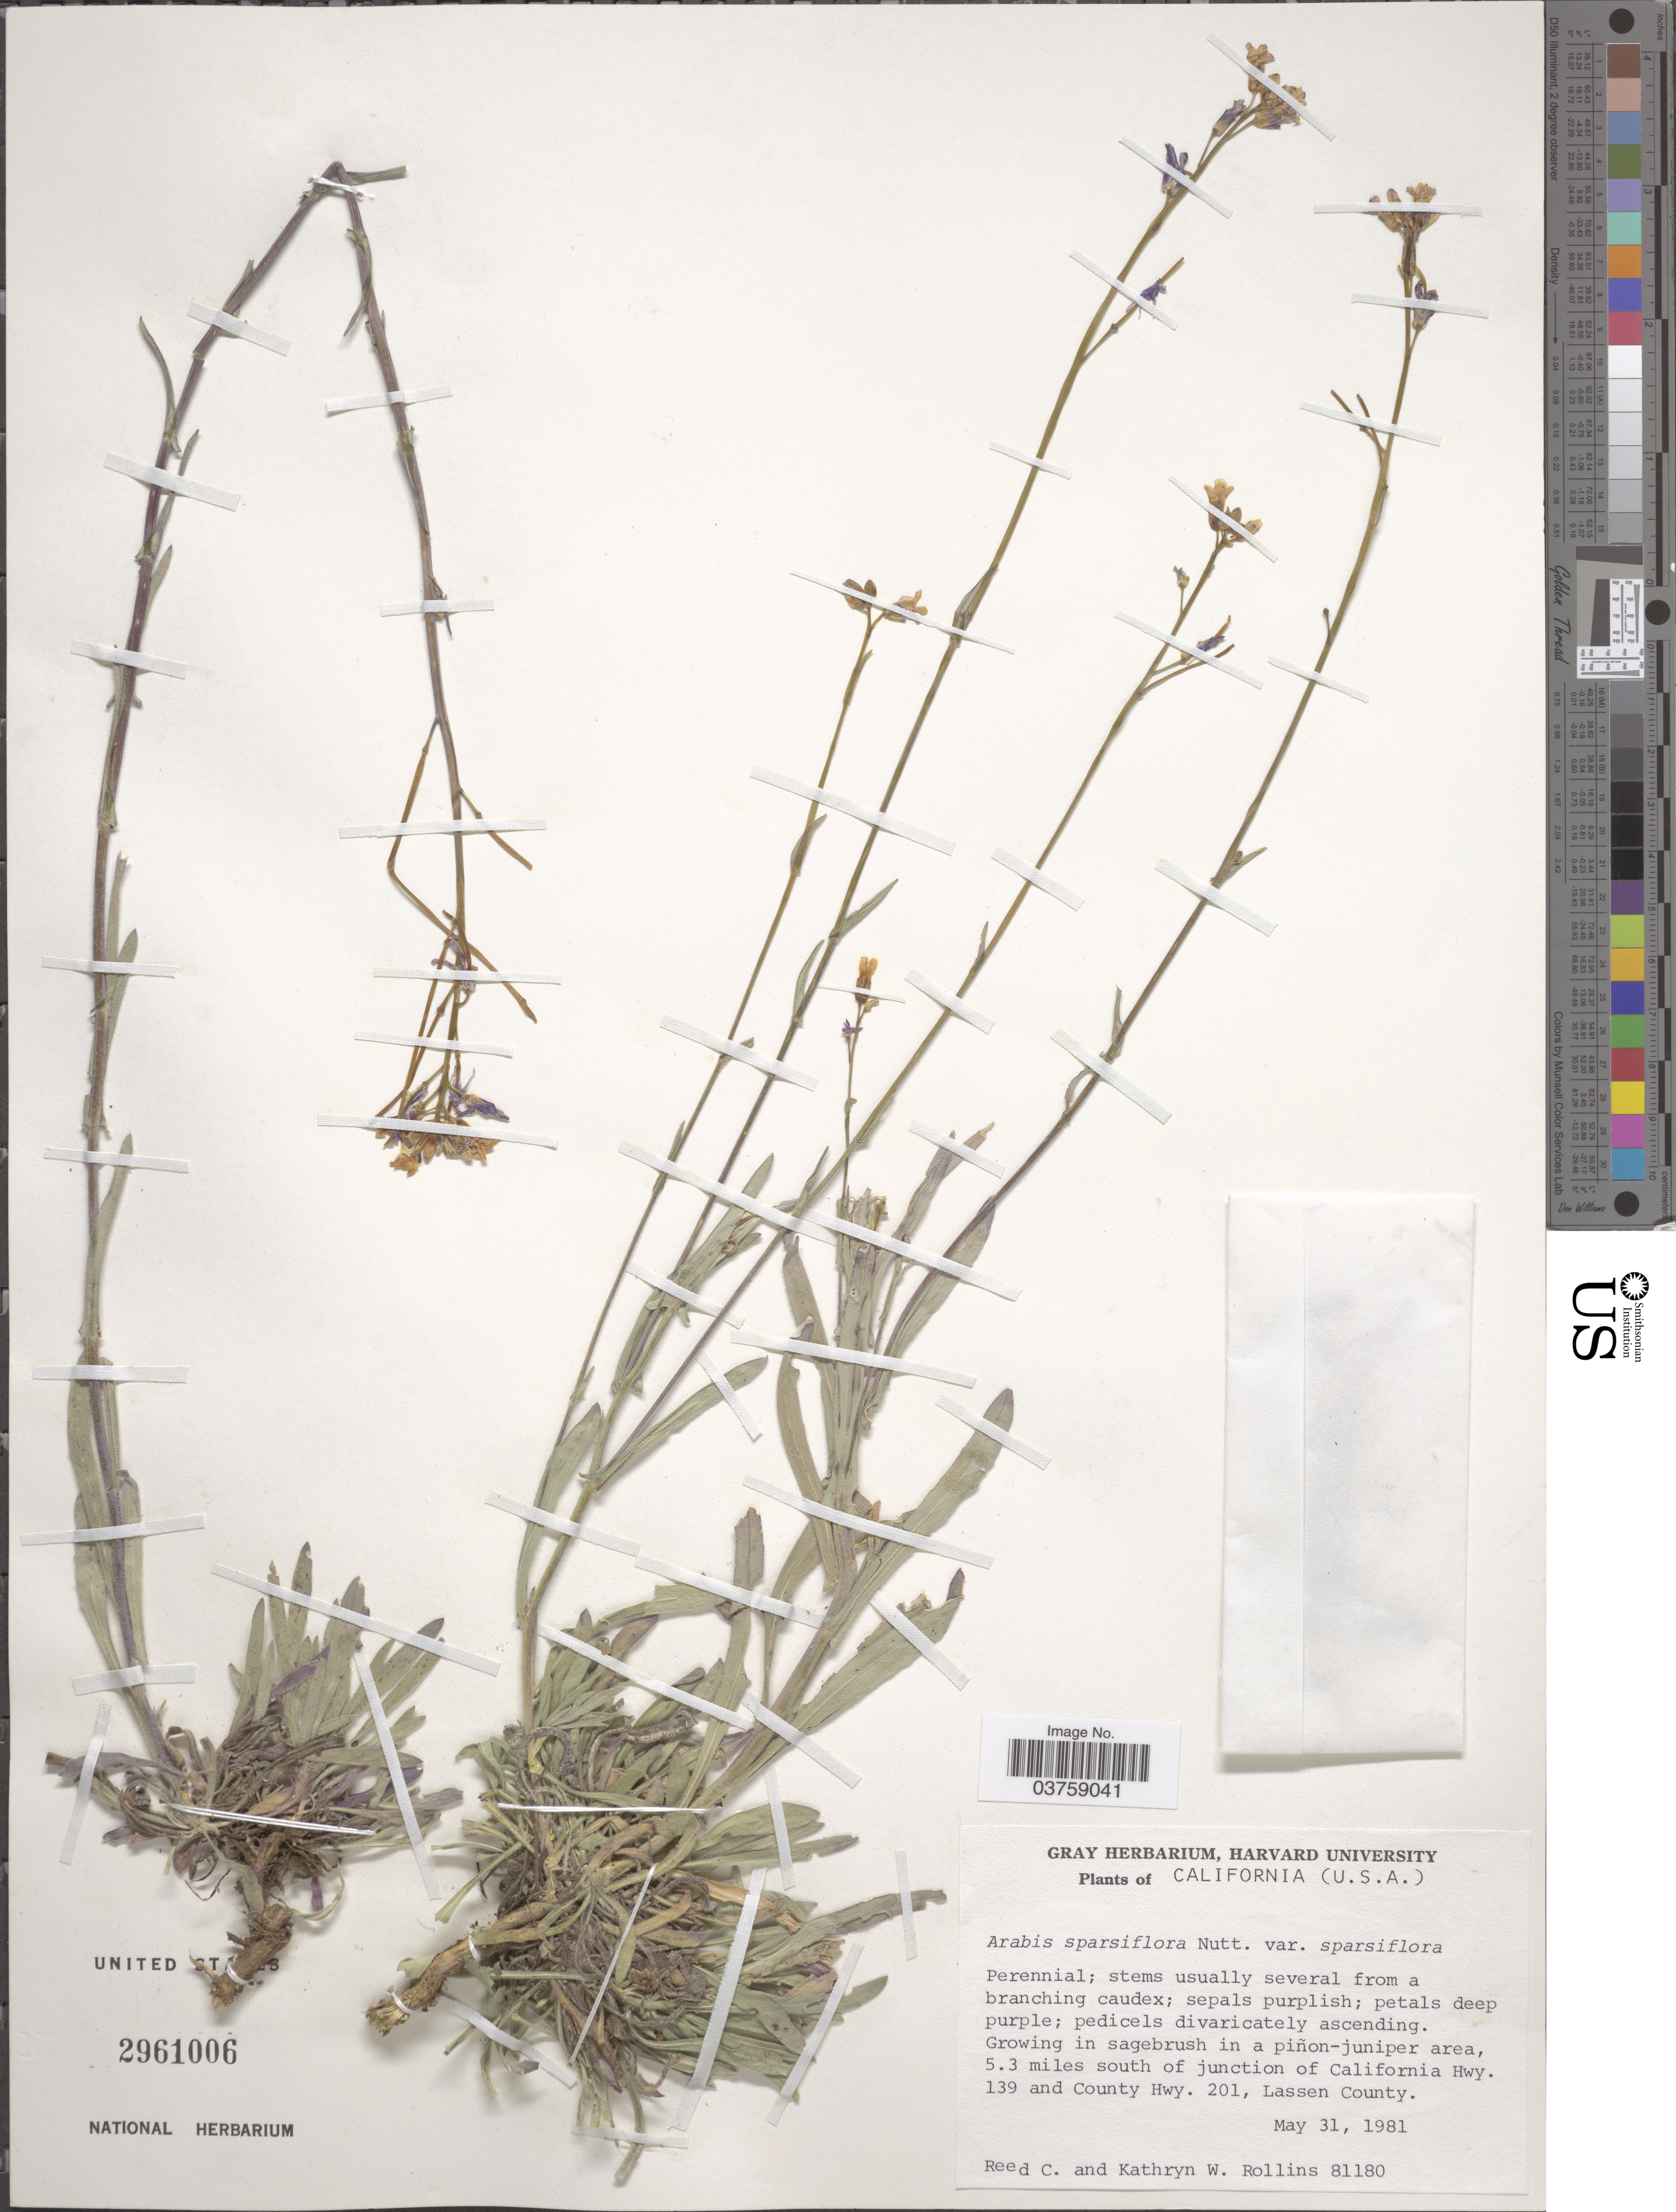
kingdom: Plantae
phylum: Tracheophyta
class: Magnoliopsida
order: Brassicales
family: Brassicaceae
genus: Arabis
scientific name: Arabis sparsiflora var. sparsiflora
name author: Nutt.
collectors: R. C. Rollins & K. W. Rollins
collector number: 81180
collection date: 1981-05-31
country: United States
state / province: California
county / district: Lassen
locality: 5.3 miles south of junction of California Hwy. 139 and County Hwy. 201, Lassen County.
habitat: growing in a sagebush in a pinon-juniper area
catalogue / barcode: US 2961006